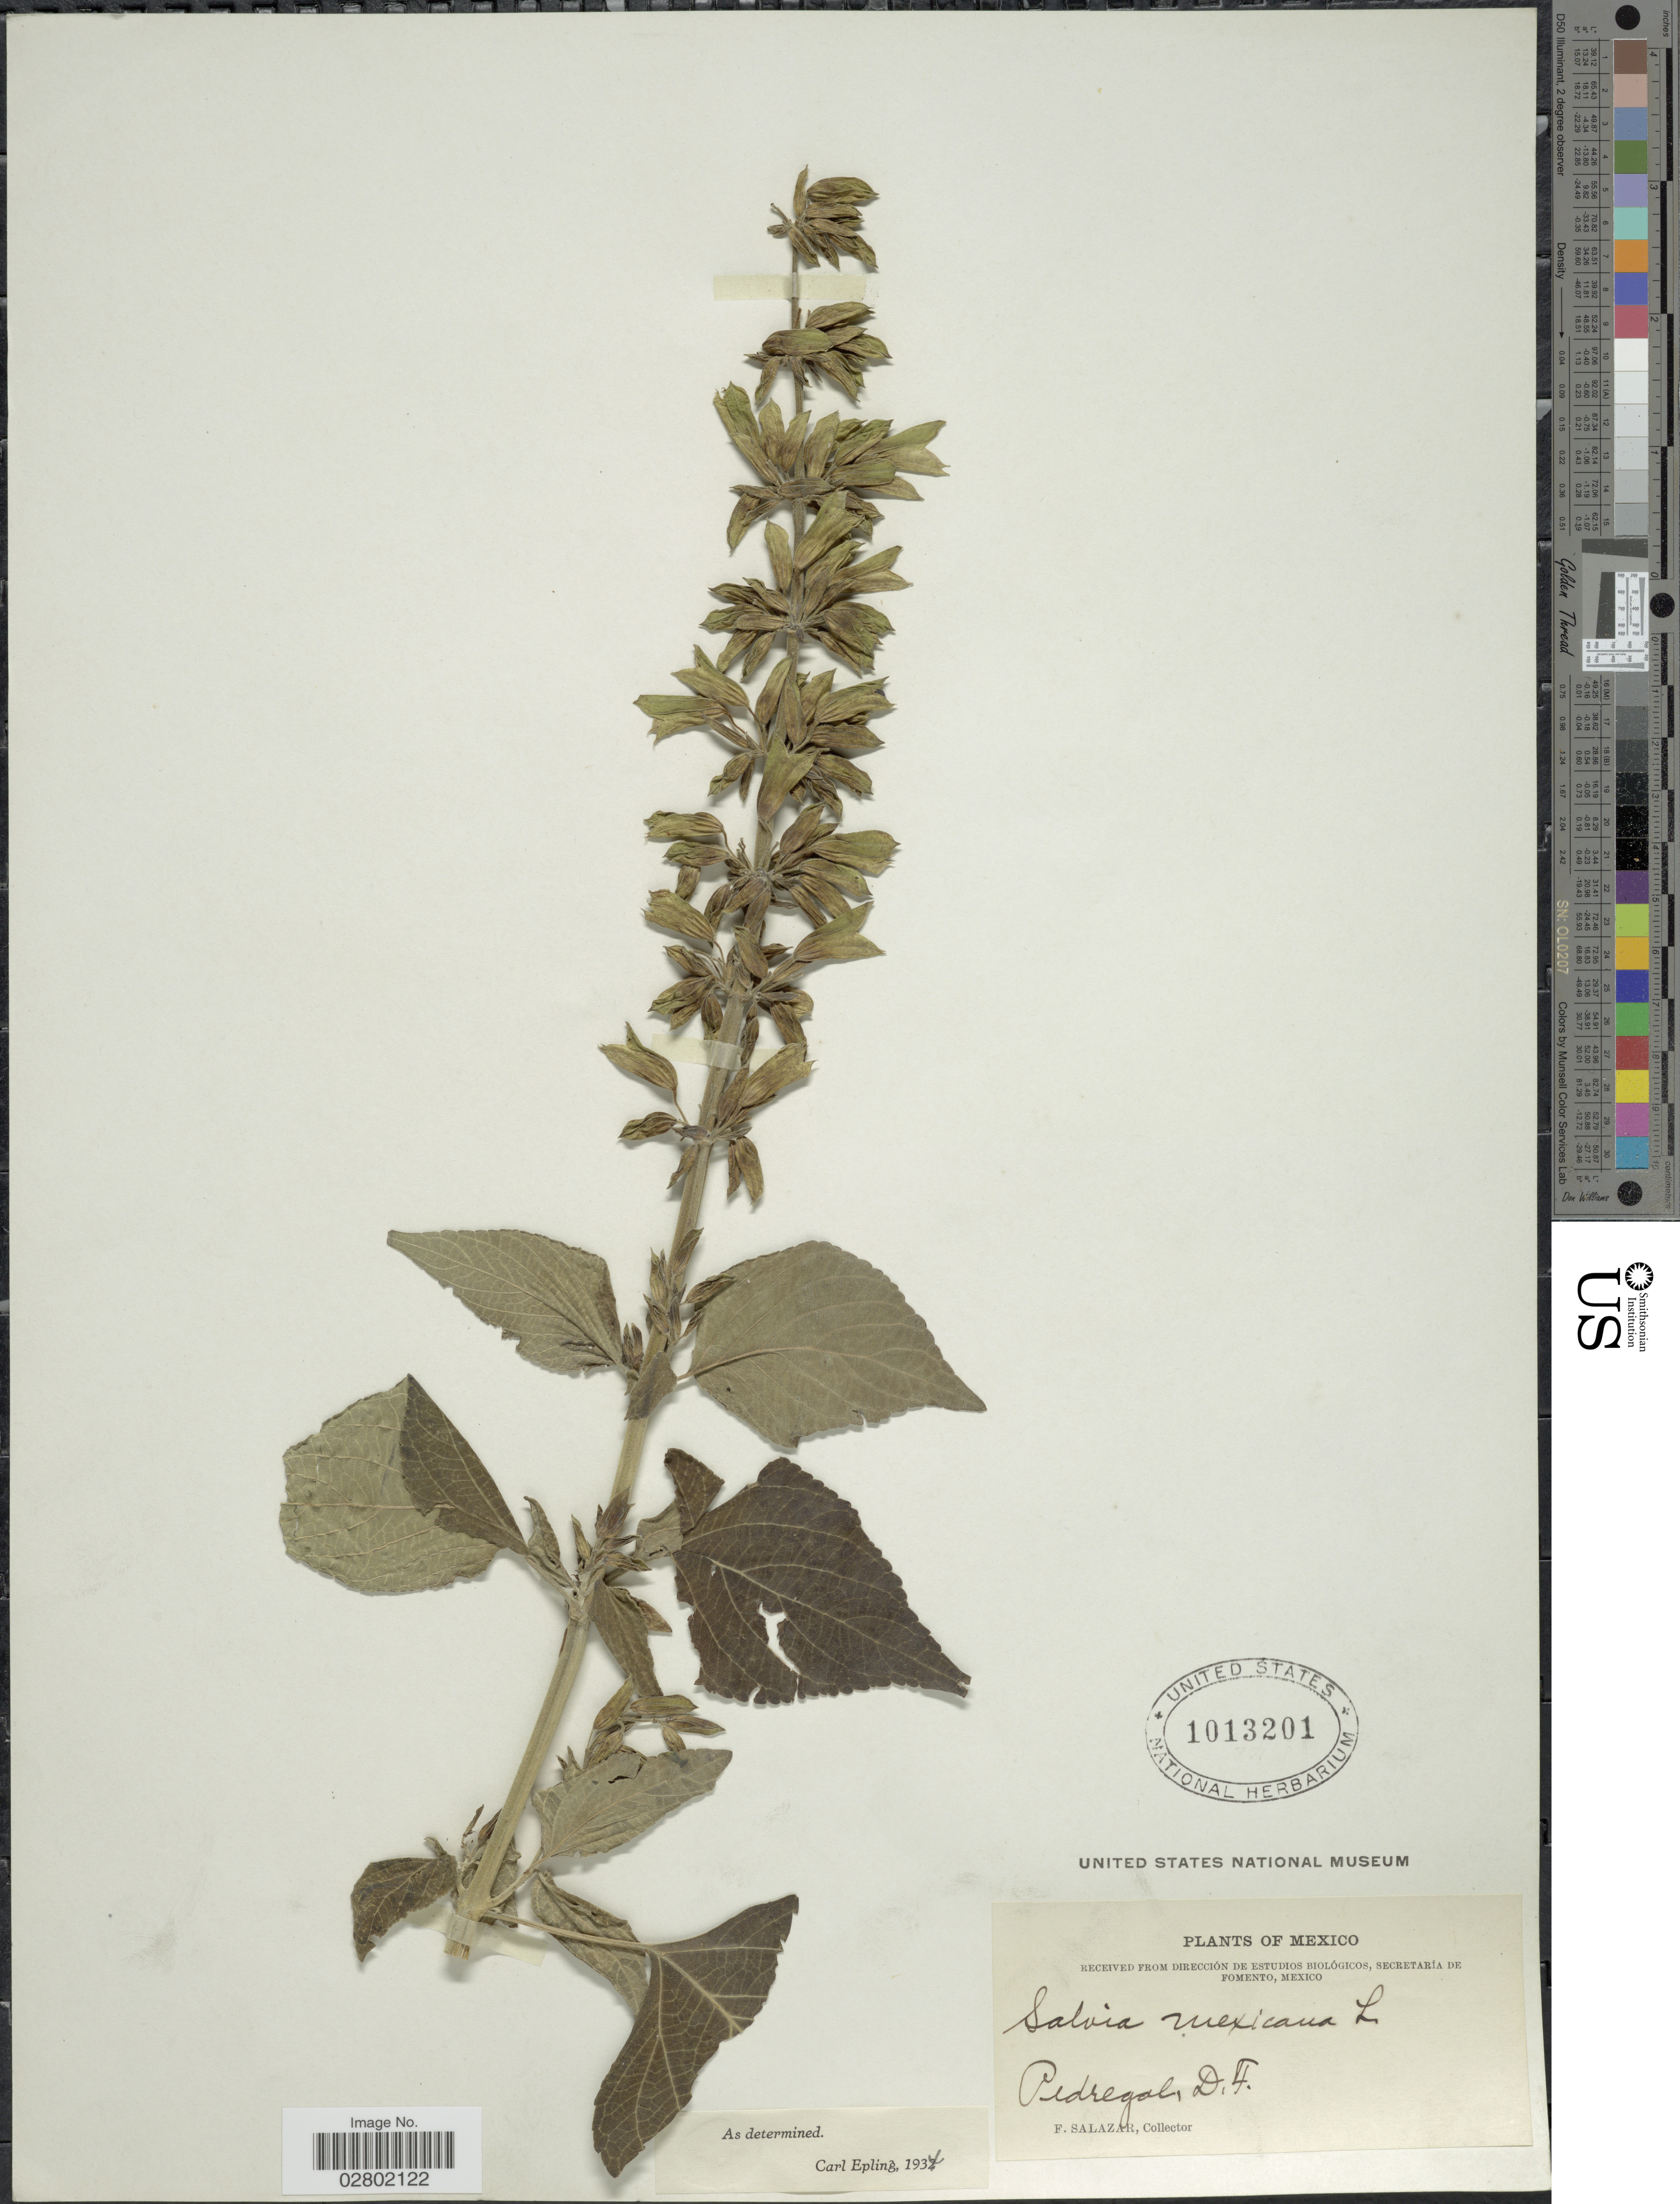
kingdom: Plantae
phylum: Tracheophyta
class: Magnoliopsida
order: Lamiales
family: Lamiaceae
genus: Salvia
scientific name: Salvia mexicana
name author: L.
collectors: F. Salazar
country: Mexico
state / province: Distrito Federal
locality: Pedregal, D.F.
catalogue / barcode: US 1013201